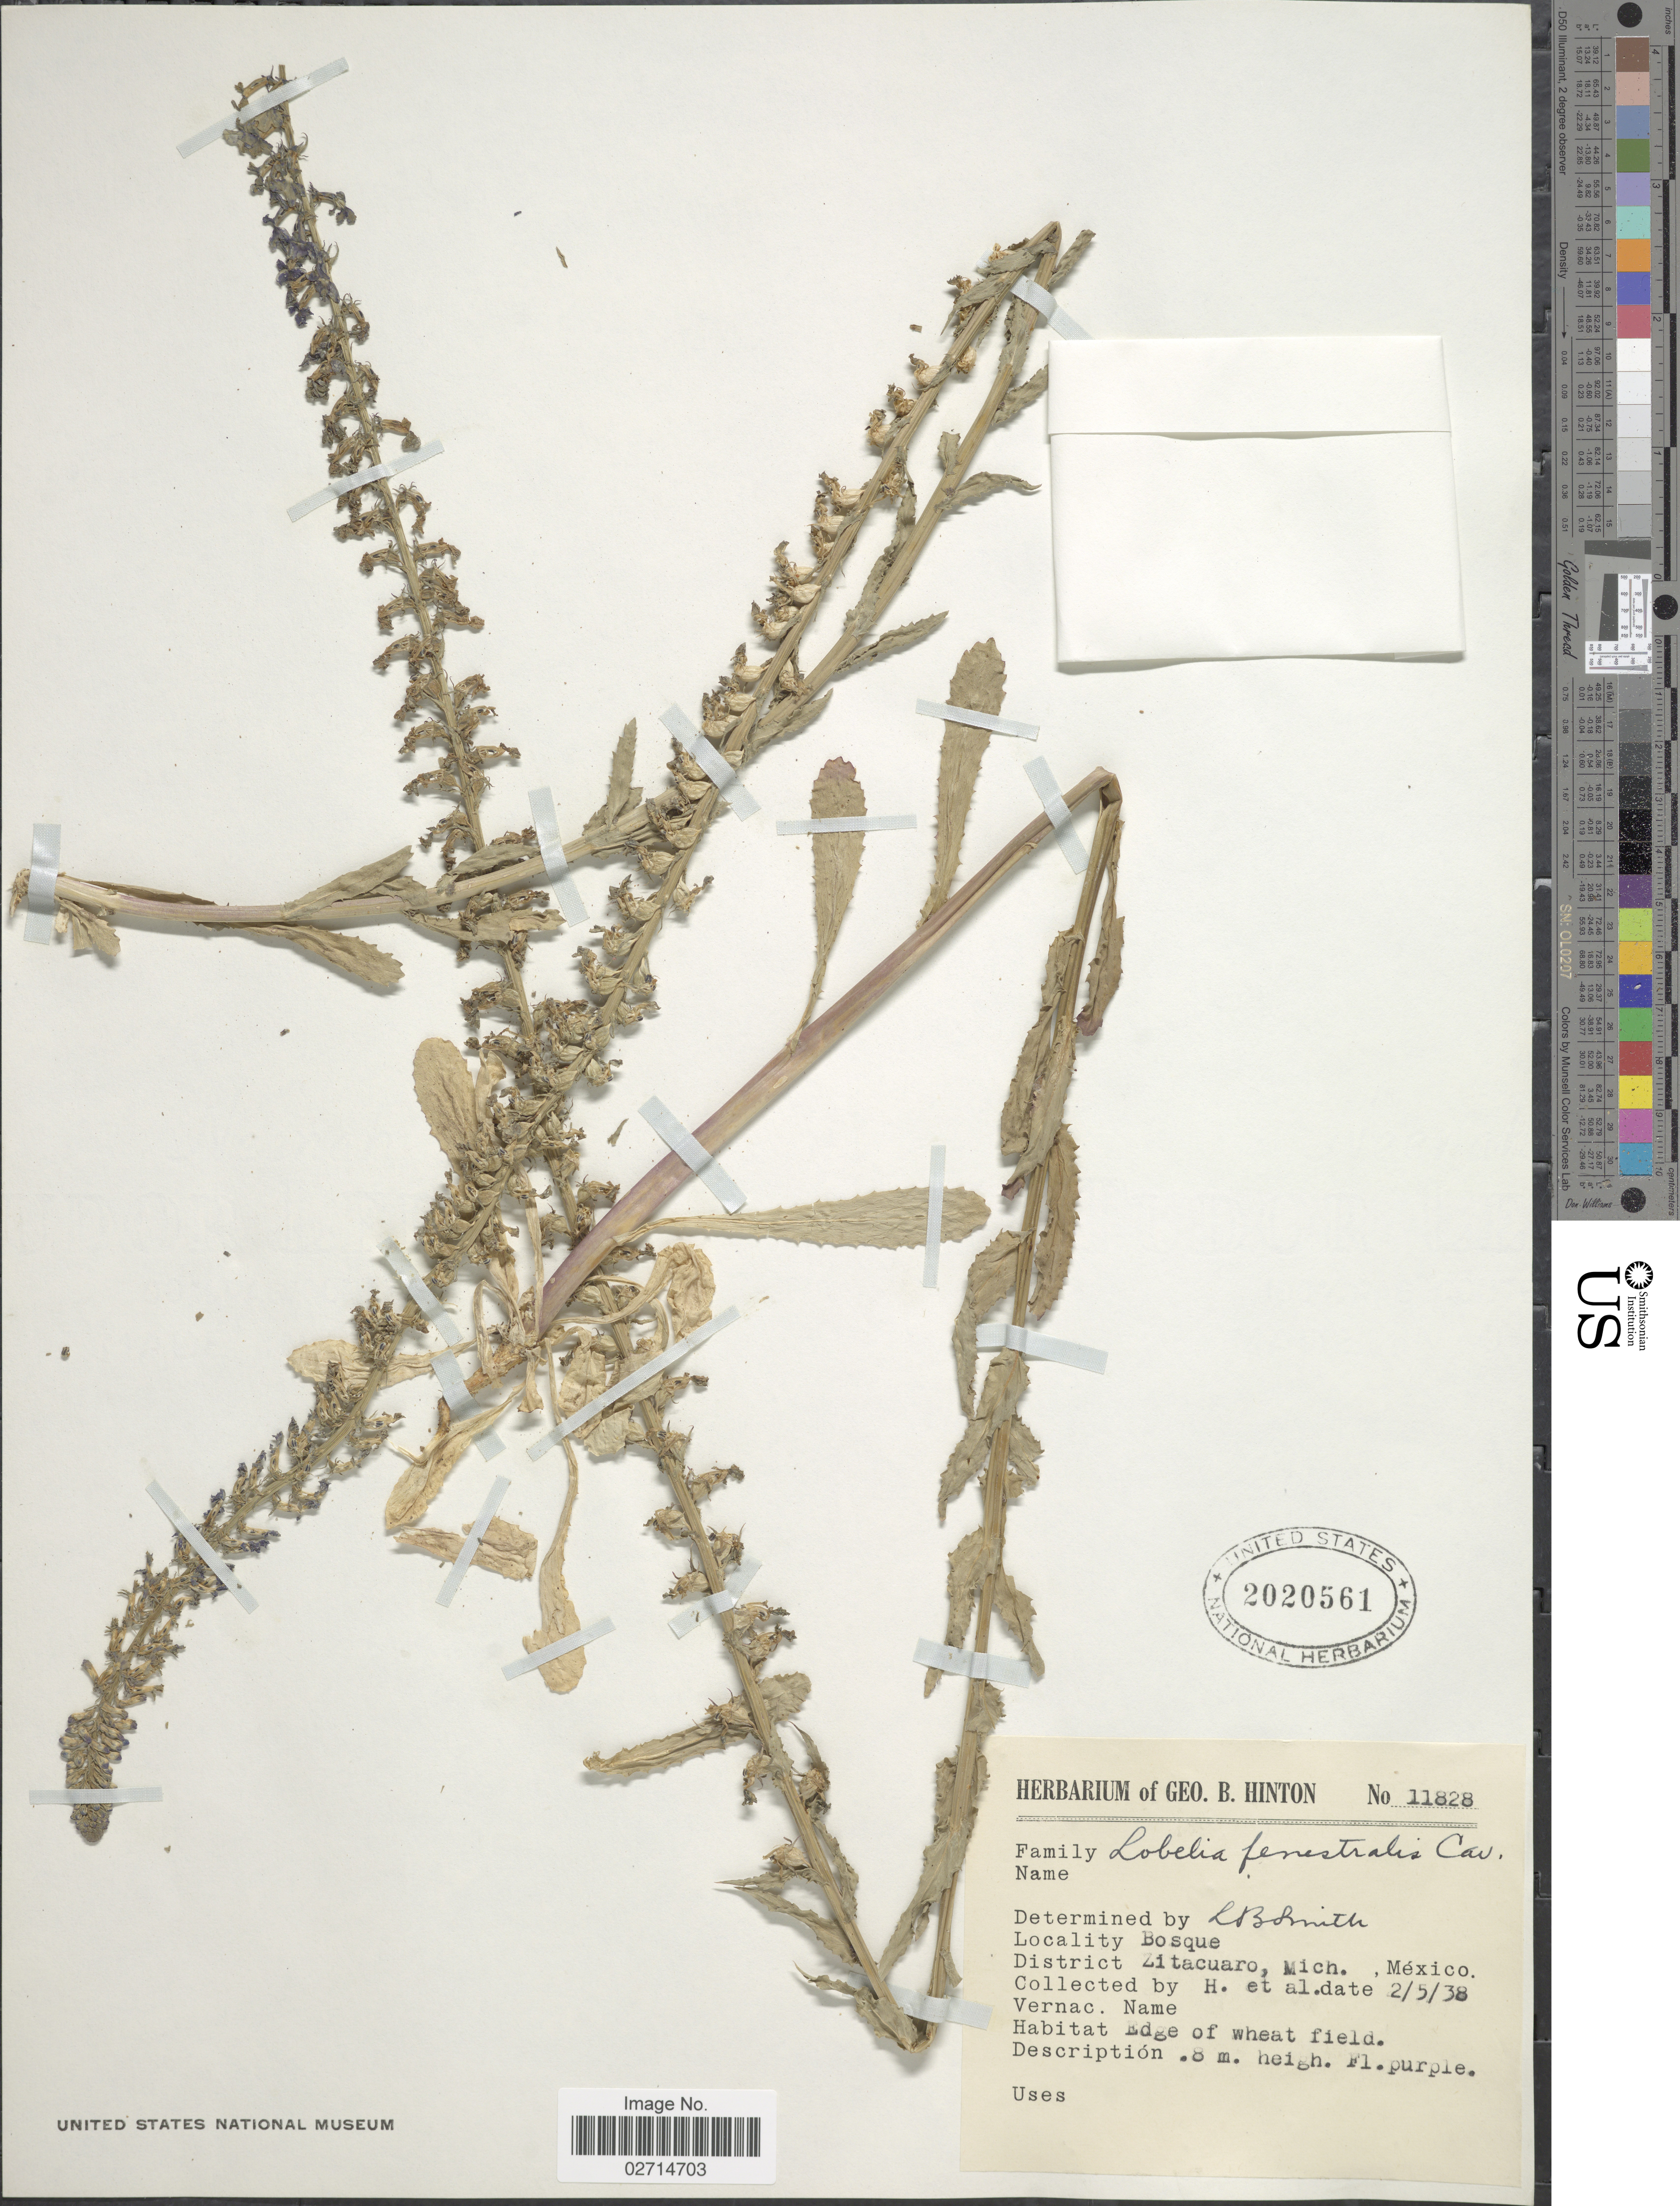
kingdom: Plantae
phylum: Tracheophyta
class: Magnoliopsida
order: Asterales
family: Campanulaceae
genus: Lobelia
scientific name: Lobelia fenestralis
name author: Cav.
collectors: G. B. Hinton & et al.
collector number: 11828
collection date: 1933-02-05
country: Mexico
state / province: Michoacán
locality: Bosque. Zitacuaro.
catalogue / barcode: US 2020561